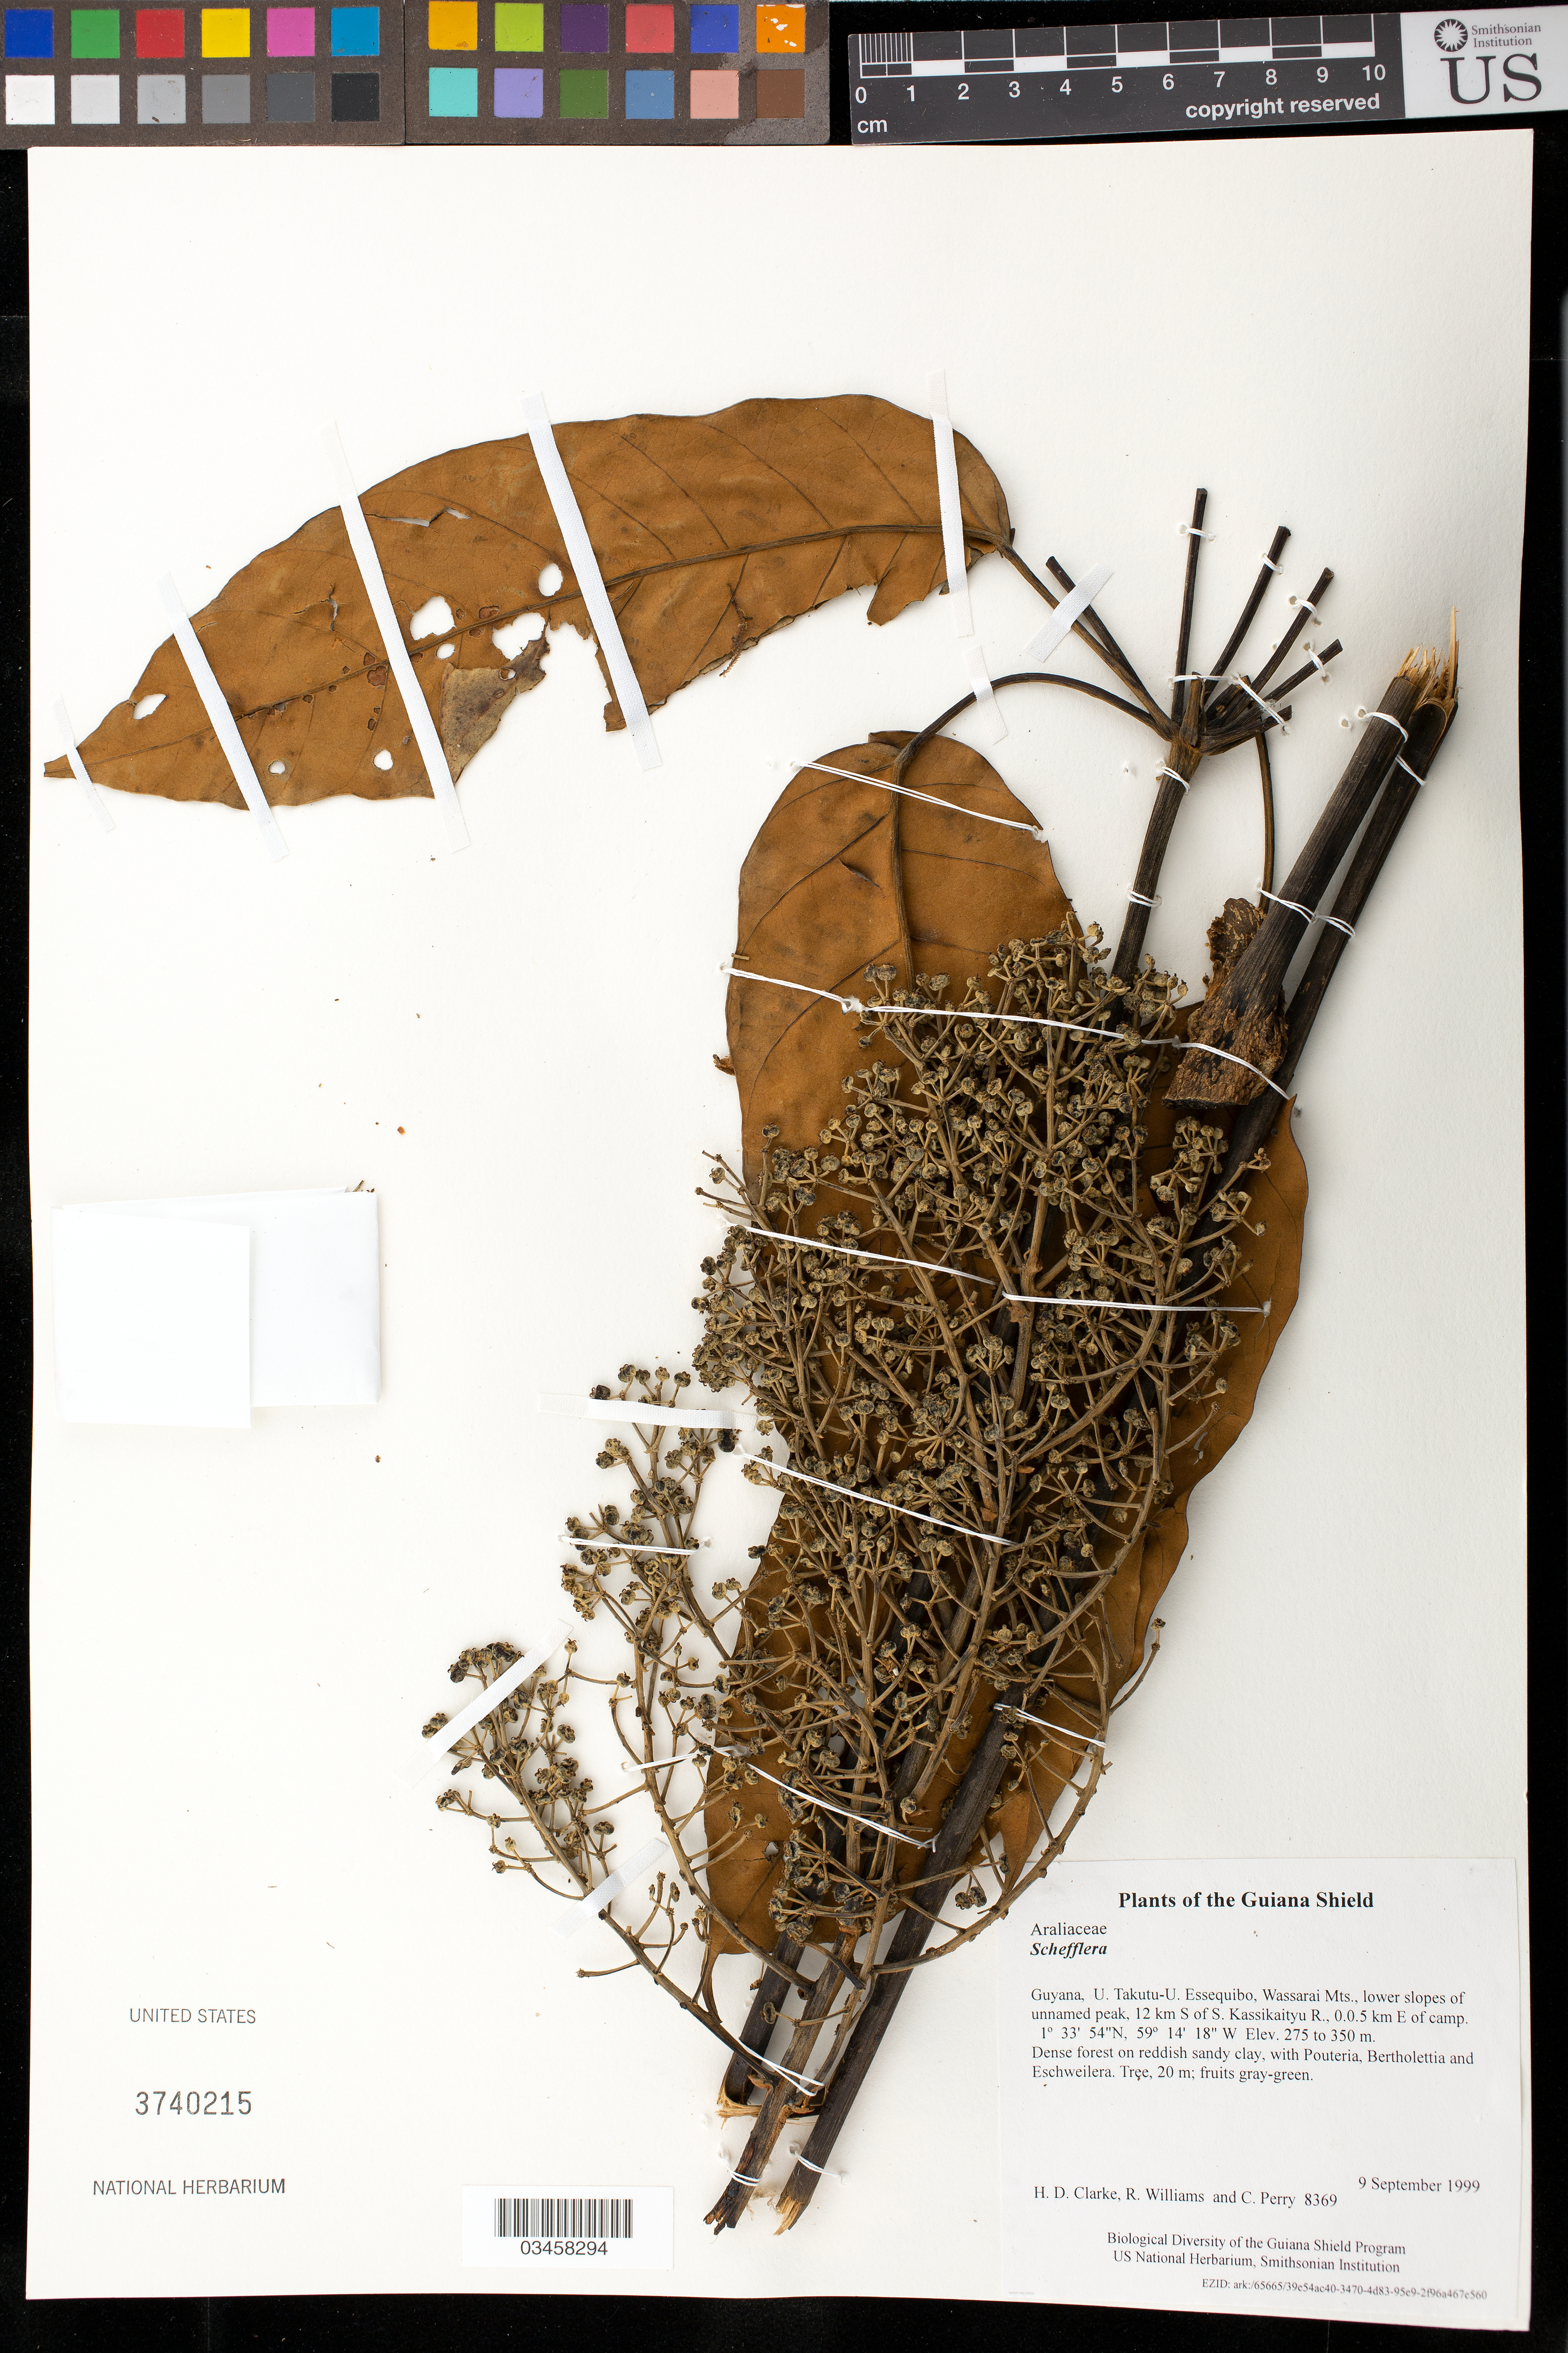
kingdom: Plantae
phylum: Tracheophyta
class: Magnoliopsida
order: Apiales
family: Araliaceae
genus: Schefflera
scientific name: Schefflera sp.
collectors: H. D. Clarke, R. Williams & C. Perry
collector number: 8369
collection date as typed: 9 September 1999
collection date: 1999-09-09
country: Guyana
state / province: U. Takutu-U. Essequibo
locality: Wassarai Mts., lower slopes of unnamed peak, 12 km S of S. Kassikaityu R., 0.0.5 km E of camp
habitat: Dense forest on reddish sandy clay, with Pouteria, Bertholettia and Eschweilera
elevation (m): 275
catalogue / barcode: US 3740215